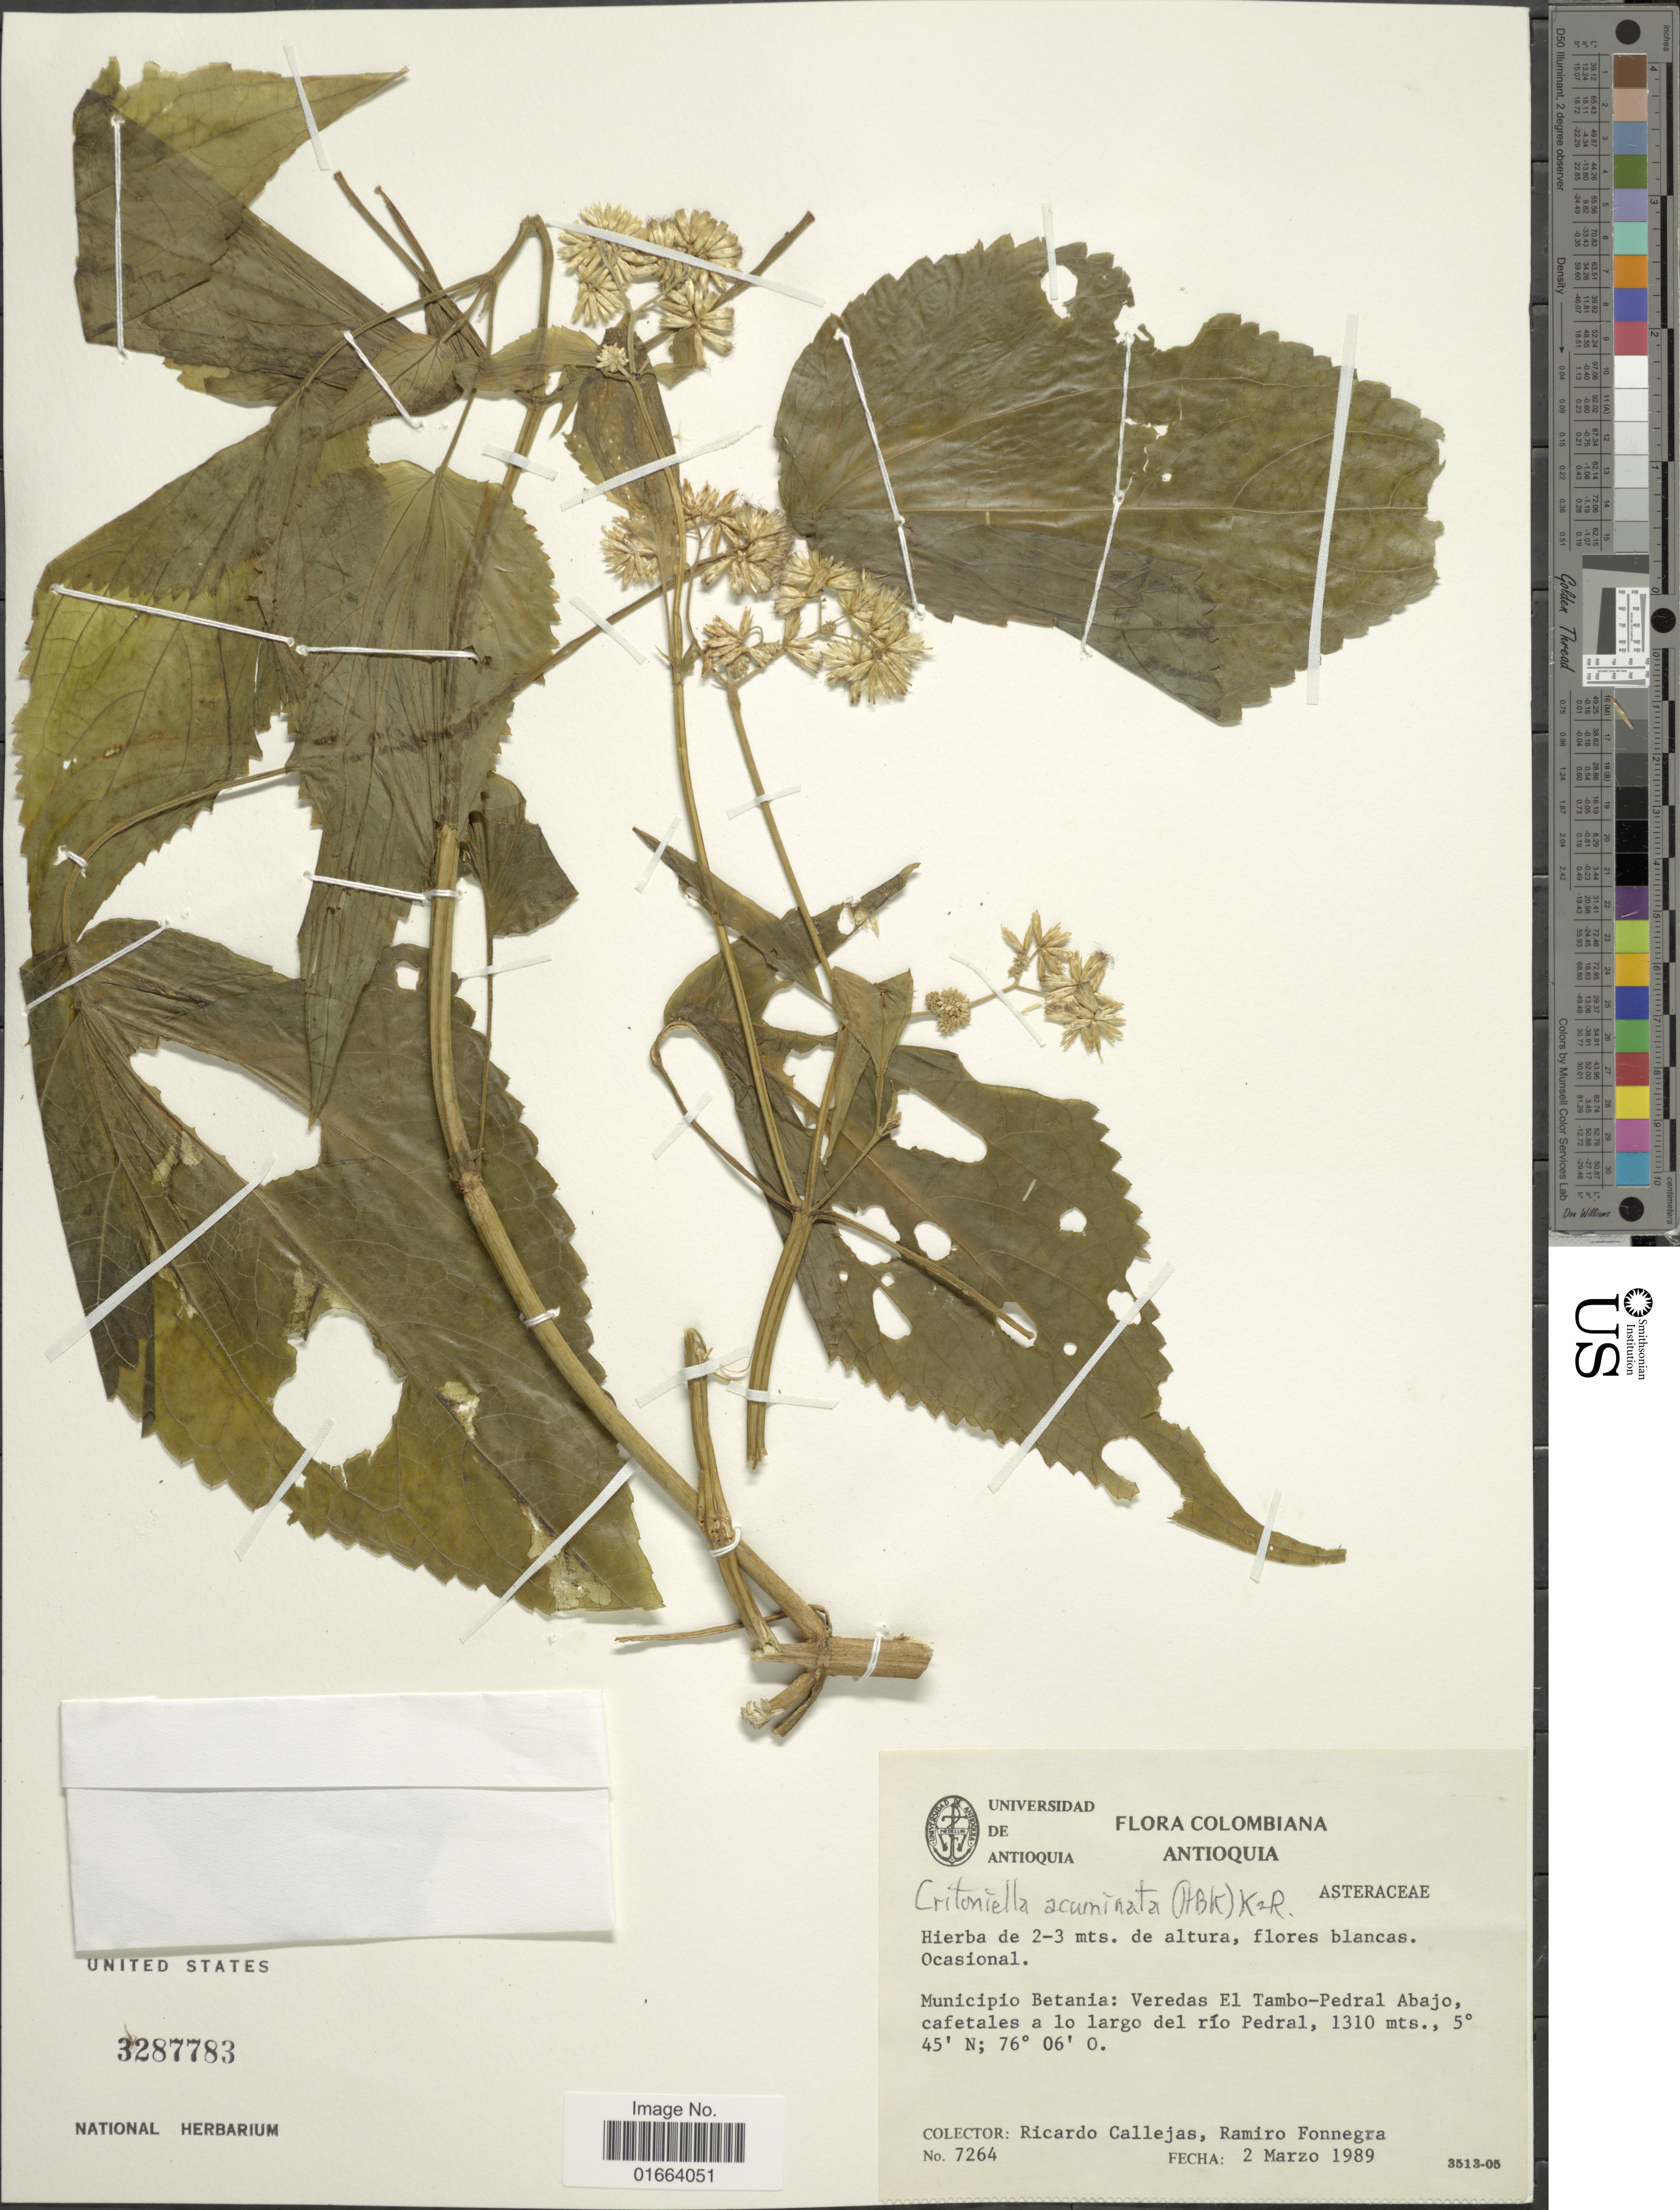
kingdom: Plantae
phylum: Tracheophyta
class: Magnoliopsida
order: Asterales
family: Asteraceae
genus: Critoniella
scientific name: Critoniella acuminata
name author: (Kunth) R.M. King & H. Rob.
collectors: R. Callejas & R. Fonnegra G.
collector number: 7264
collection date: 1989-03-02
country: Colombia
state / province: Antioquia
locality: Municipio Betania: Veredas El Tambo-Pedral Abajo, cafetales a lo largo del río Pedral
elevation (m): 1310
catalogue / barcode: US 3287783